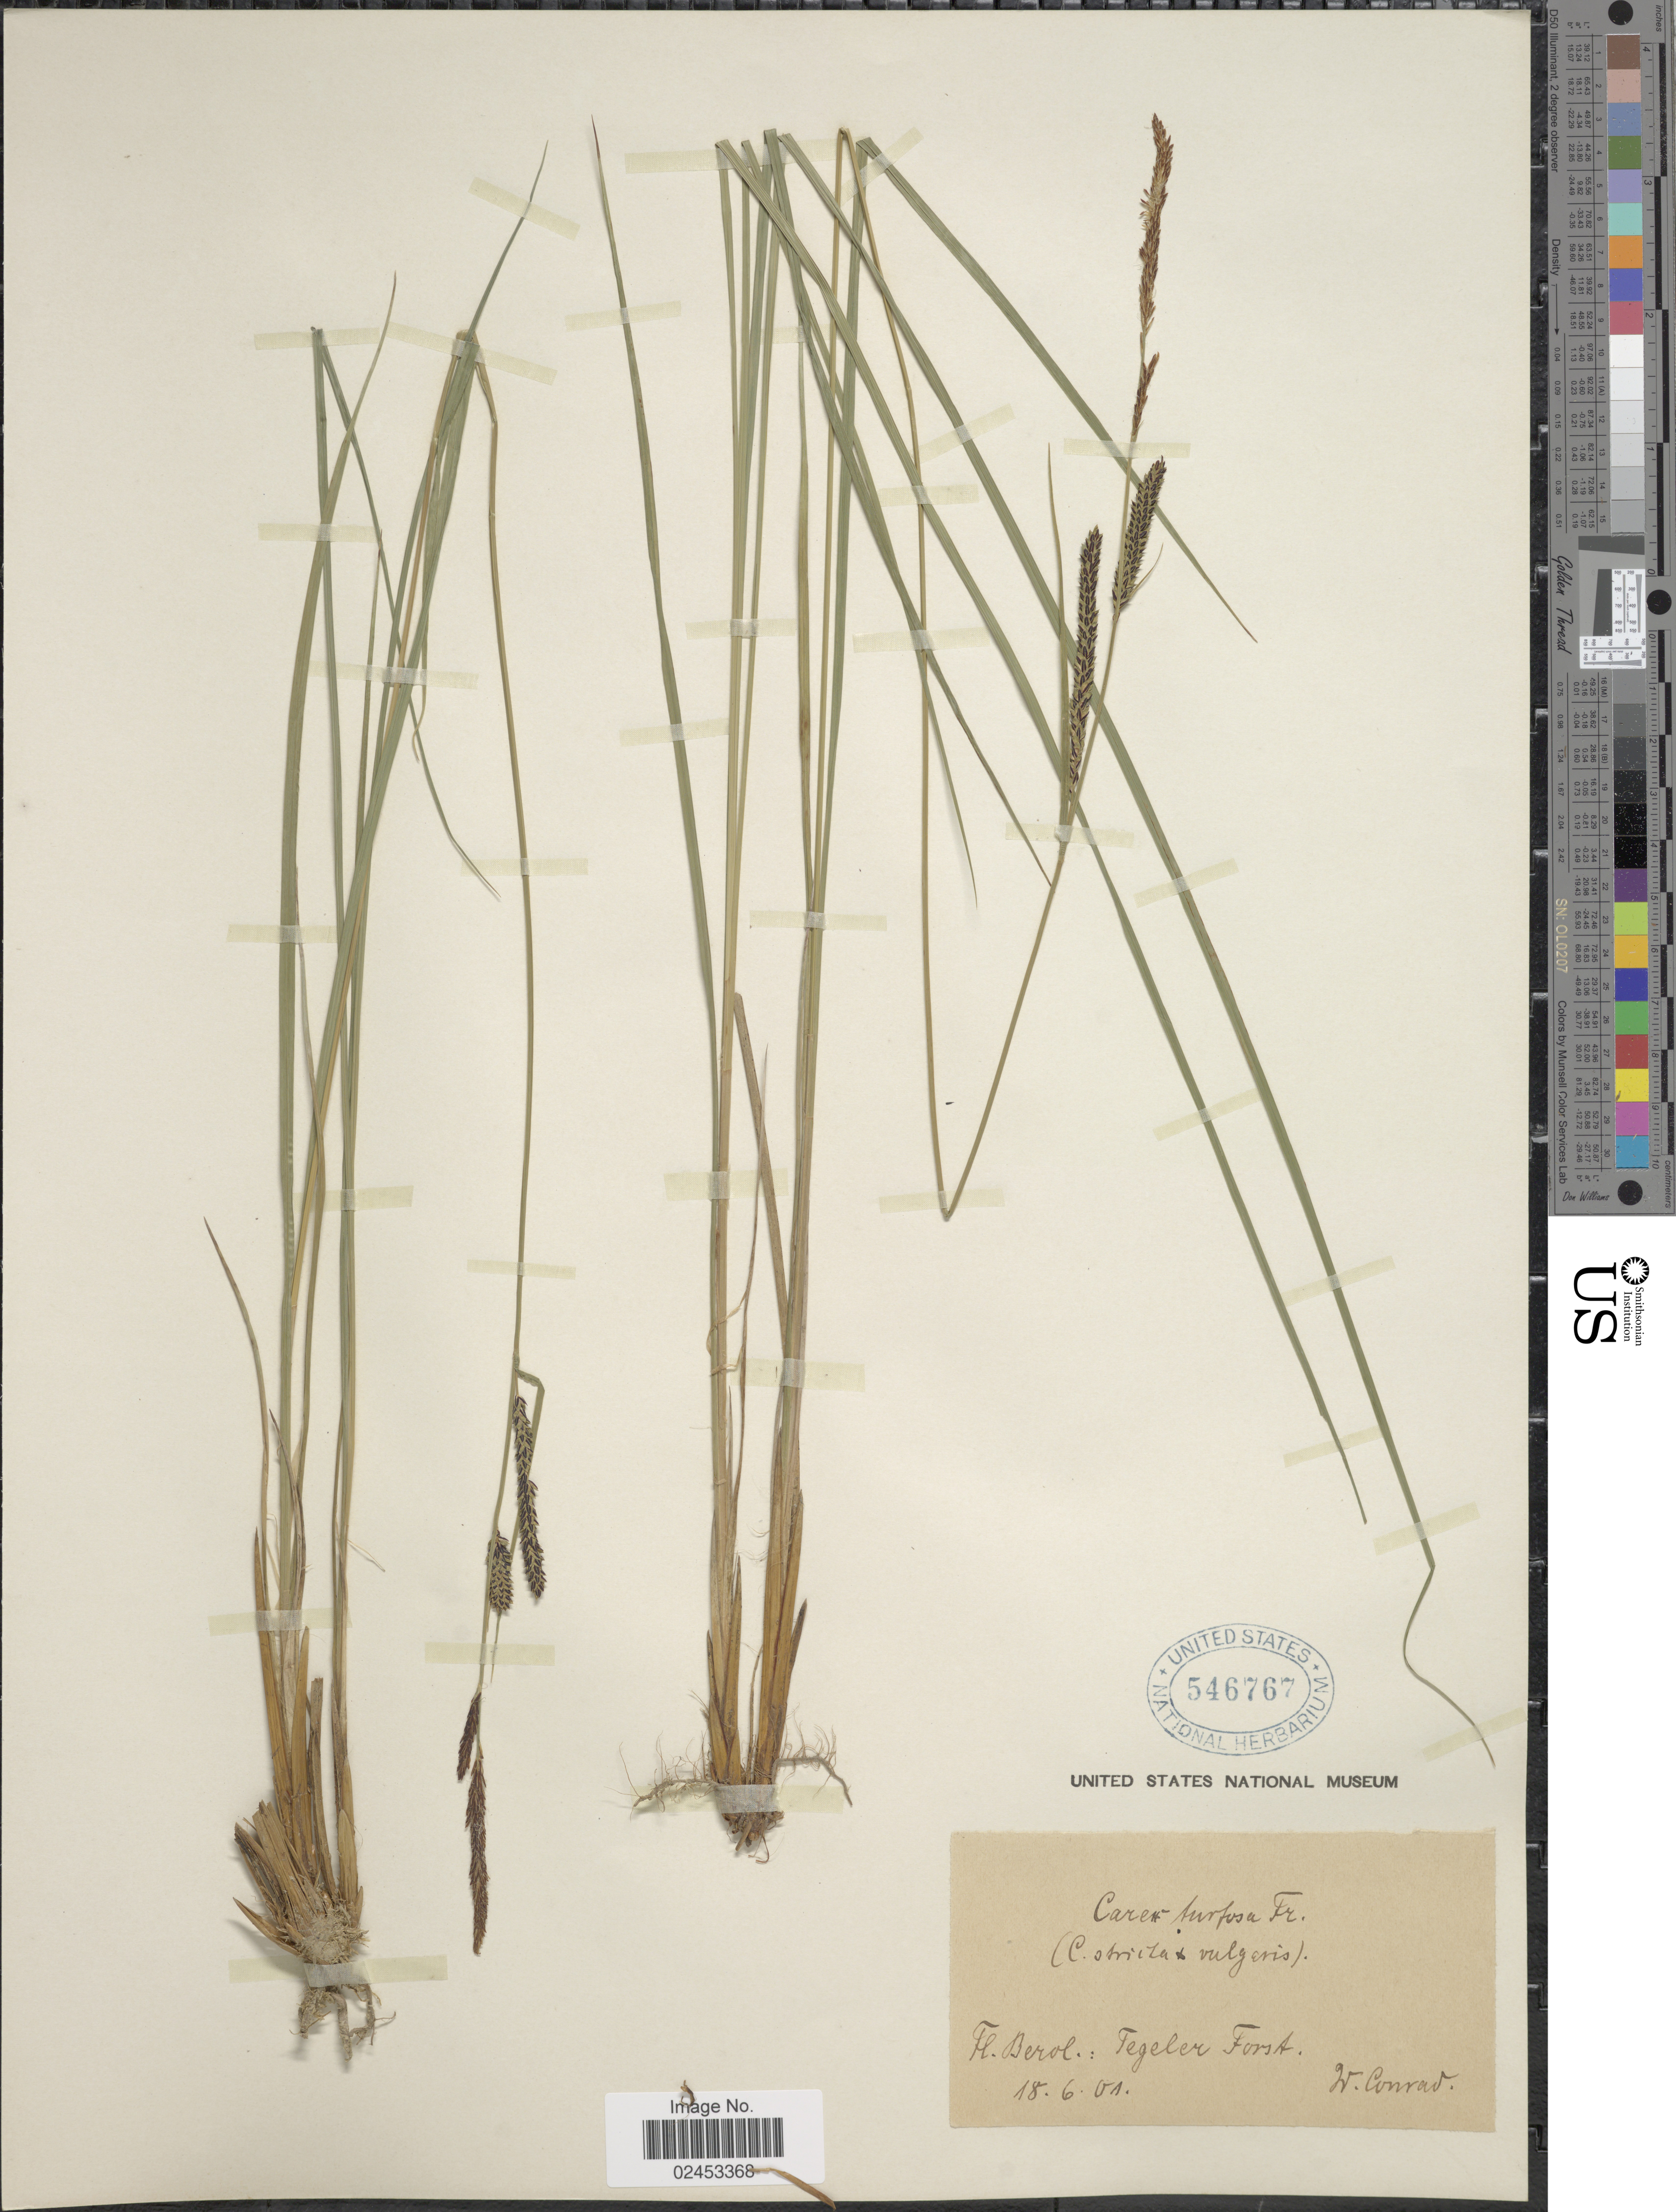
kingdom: Plantae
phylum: Tracheophyta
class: Liliopsida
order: Poales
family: Cyperaceae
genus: Carex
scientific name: Carex x turfosa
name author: Fr.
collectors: W. Conrad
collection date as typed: Transcribed d/m/y: 18/6/1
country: Germany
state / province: Berlin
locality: Fl Berol: Tegeler Forst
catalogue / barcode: US 546767